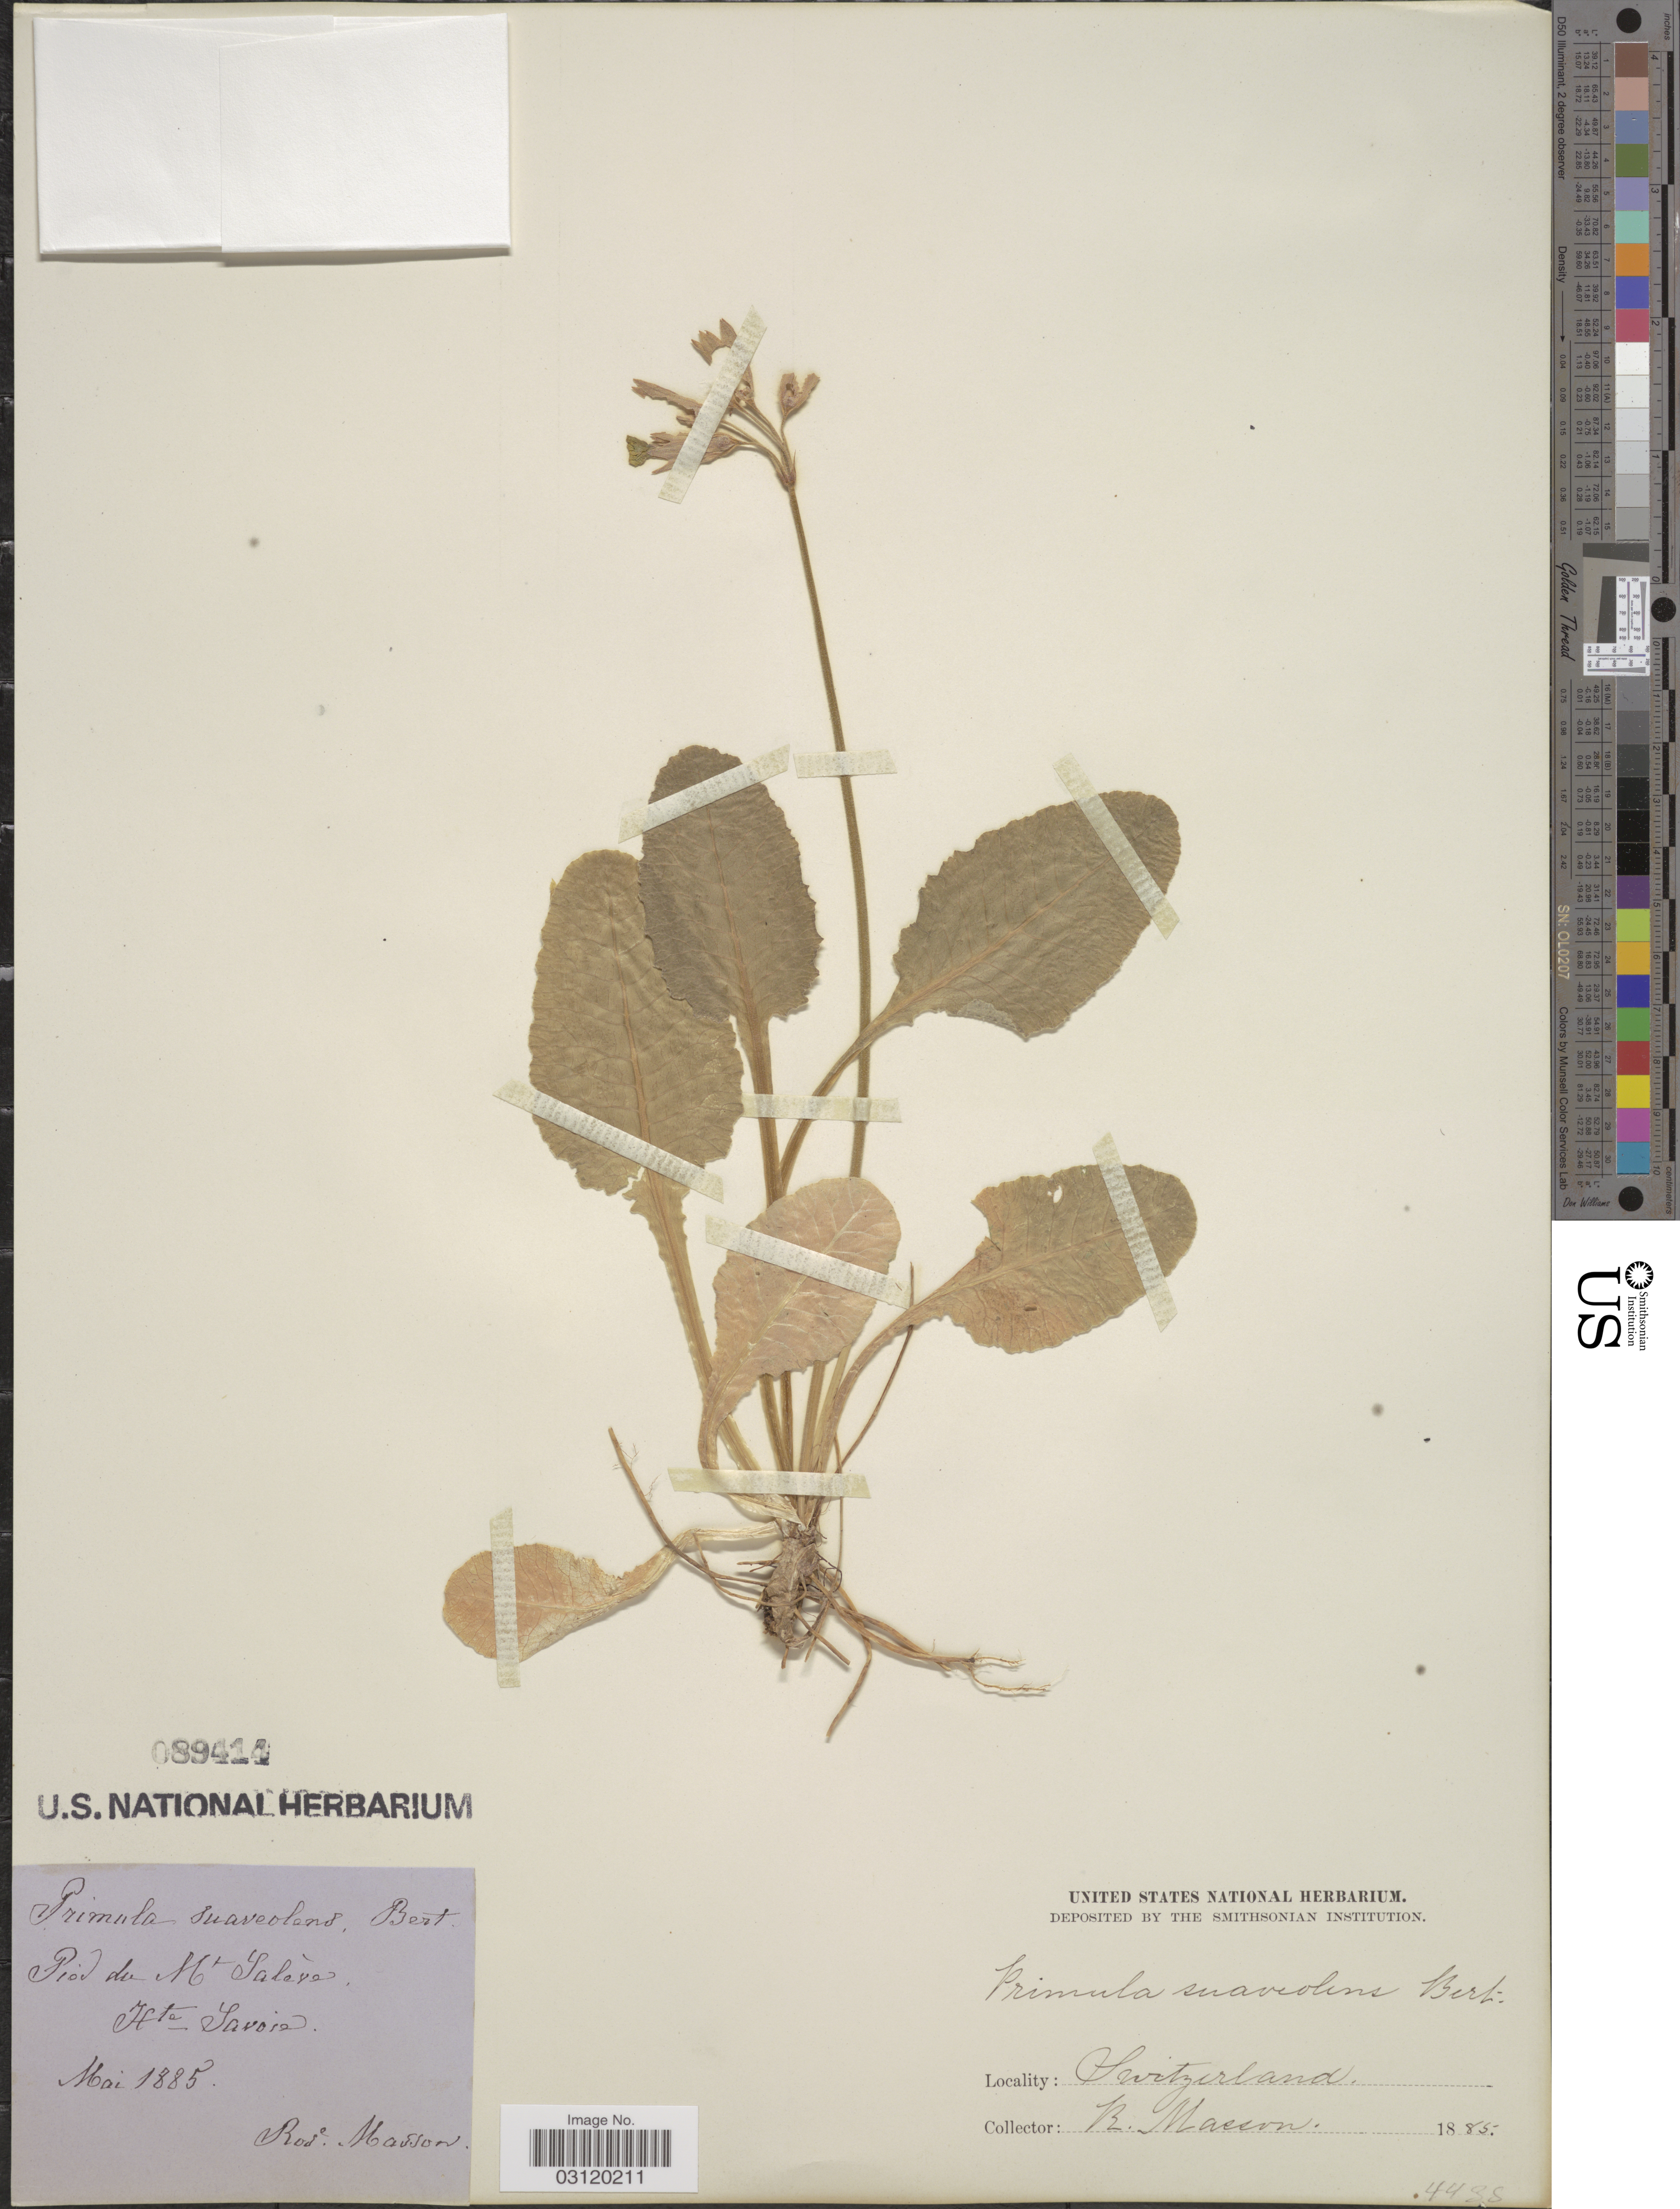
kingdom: Plantae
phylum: Tracheophyta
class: Magnoliopsida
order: Ericales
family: Primulaceae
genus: Primula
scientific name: Primula suaveolens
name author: Bertol.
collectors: R. Masson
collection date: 1885-05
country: Switzerland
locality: Pied du Mt Saleve, Hte Savoie.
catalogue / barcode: US 89414